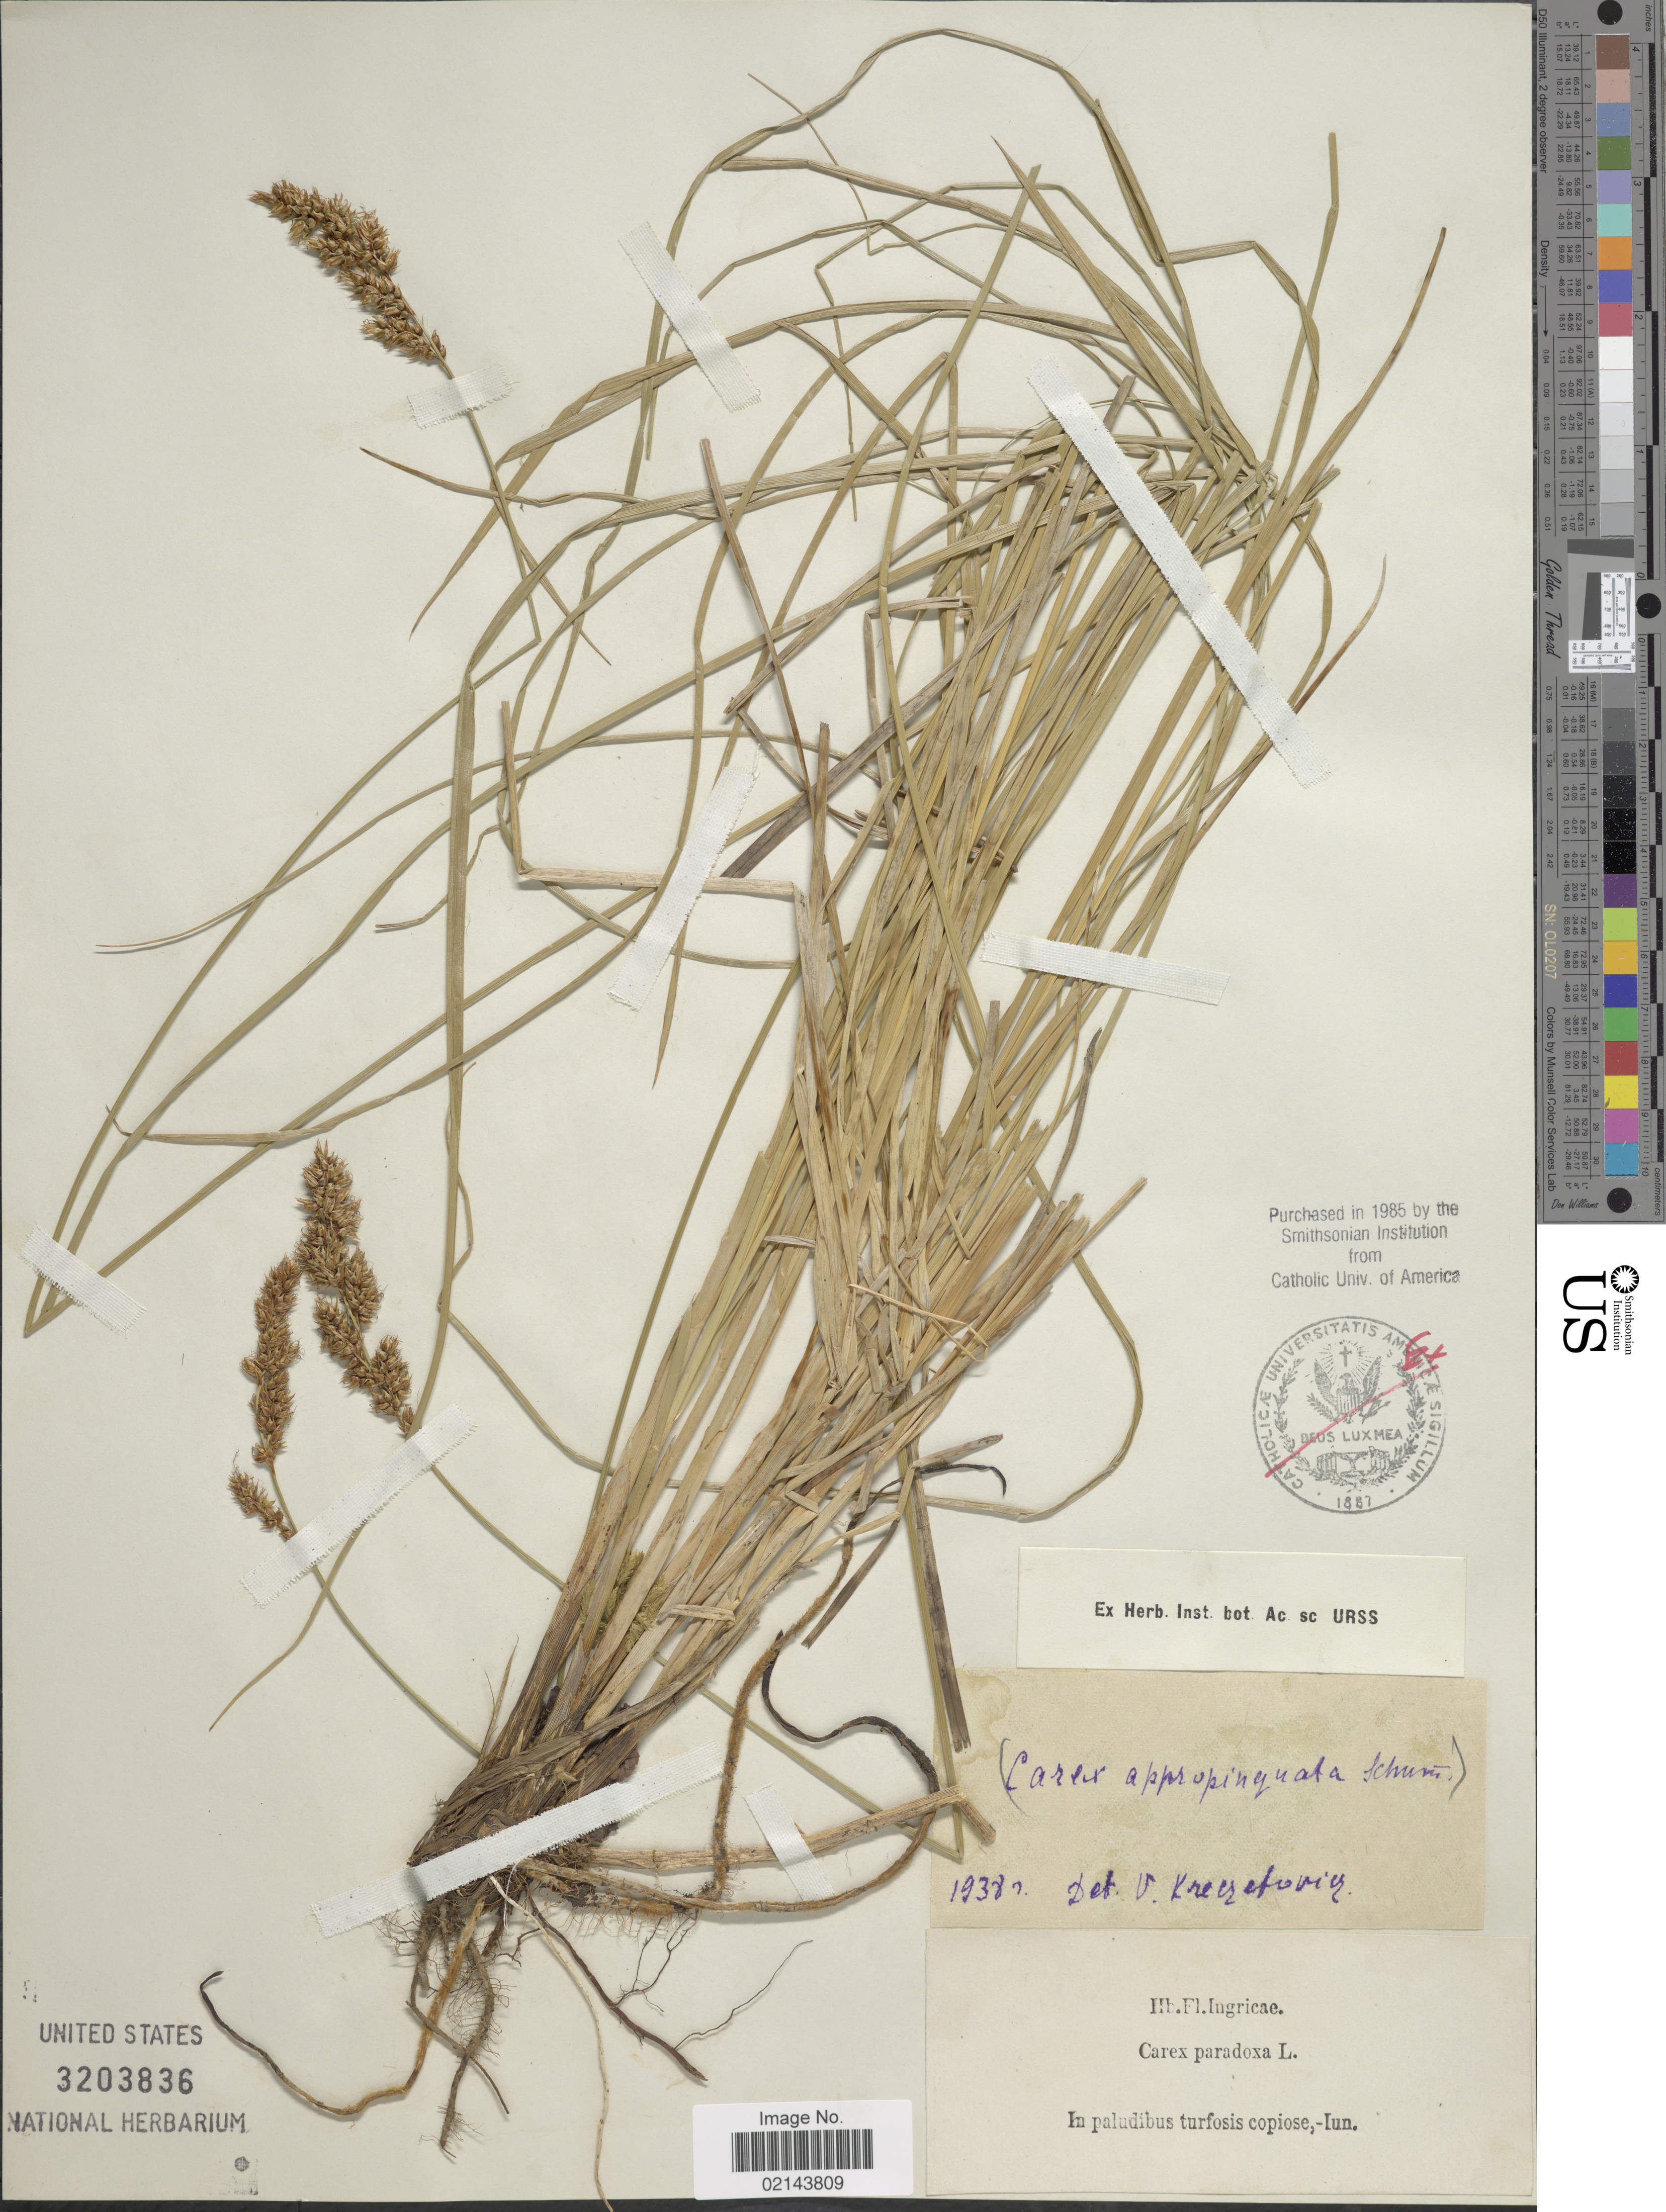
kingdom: Plantae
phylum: Tracheophyta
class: Liliopsida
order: Poales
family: Cyperaceae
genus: Carex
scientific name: Carex appropinquata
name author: Schumach.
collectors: Herbarium Florae Ingricae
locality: In paludibus turfosis copiose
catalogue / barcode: US 3203836